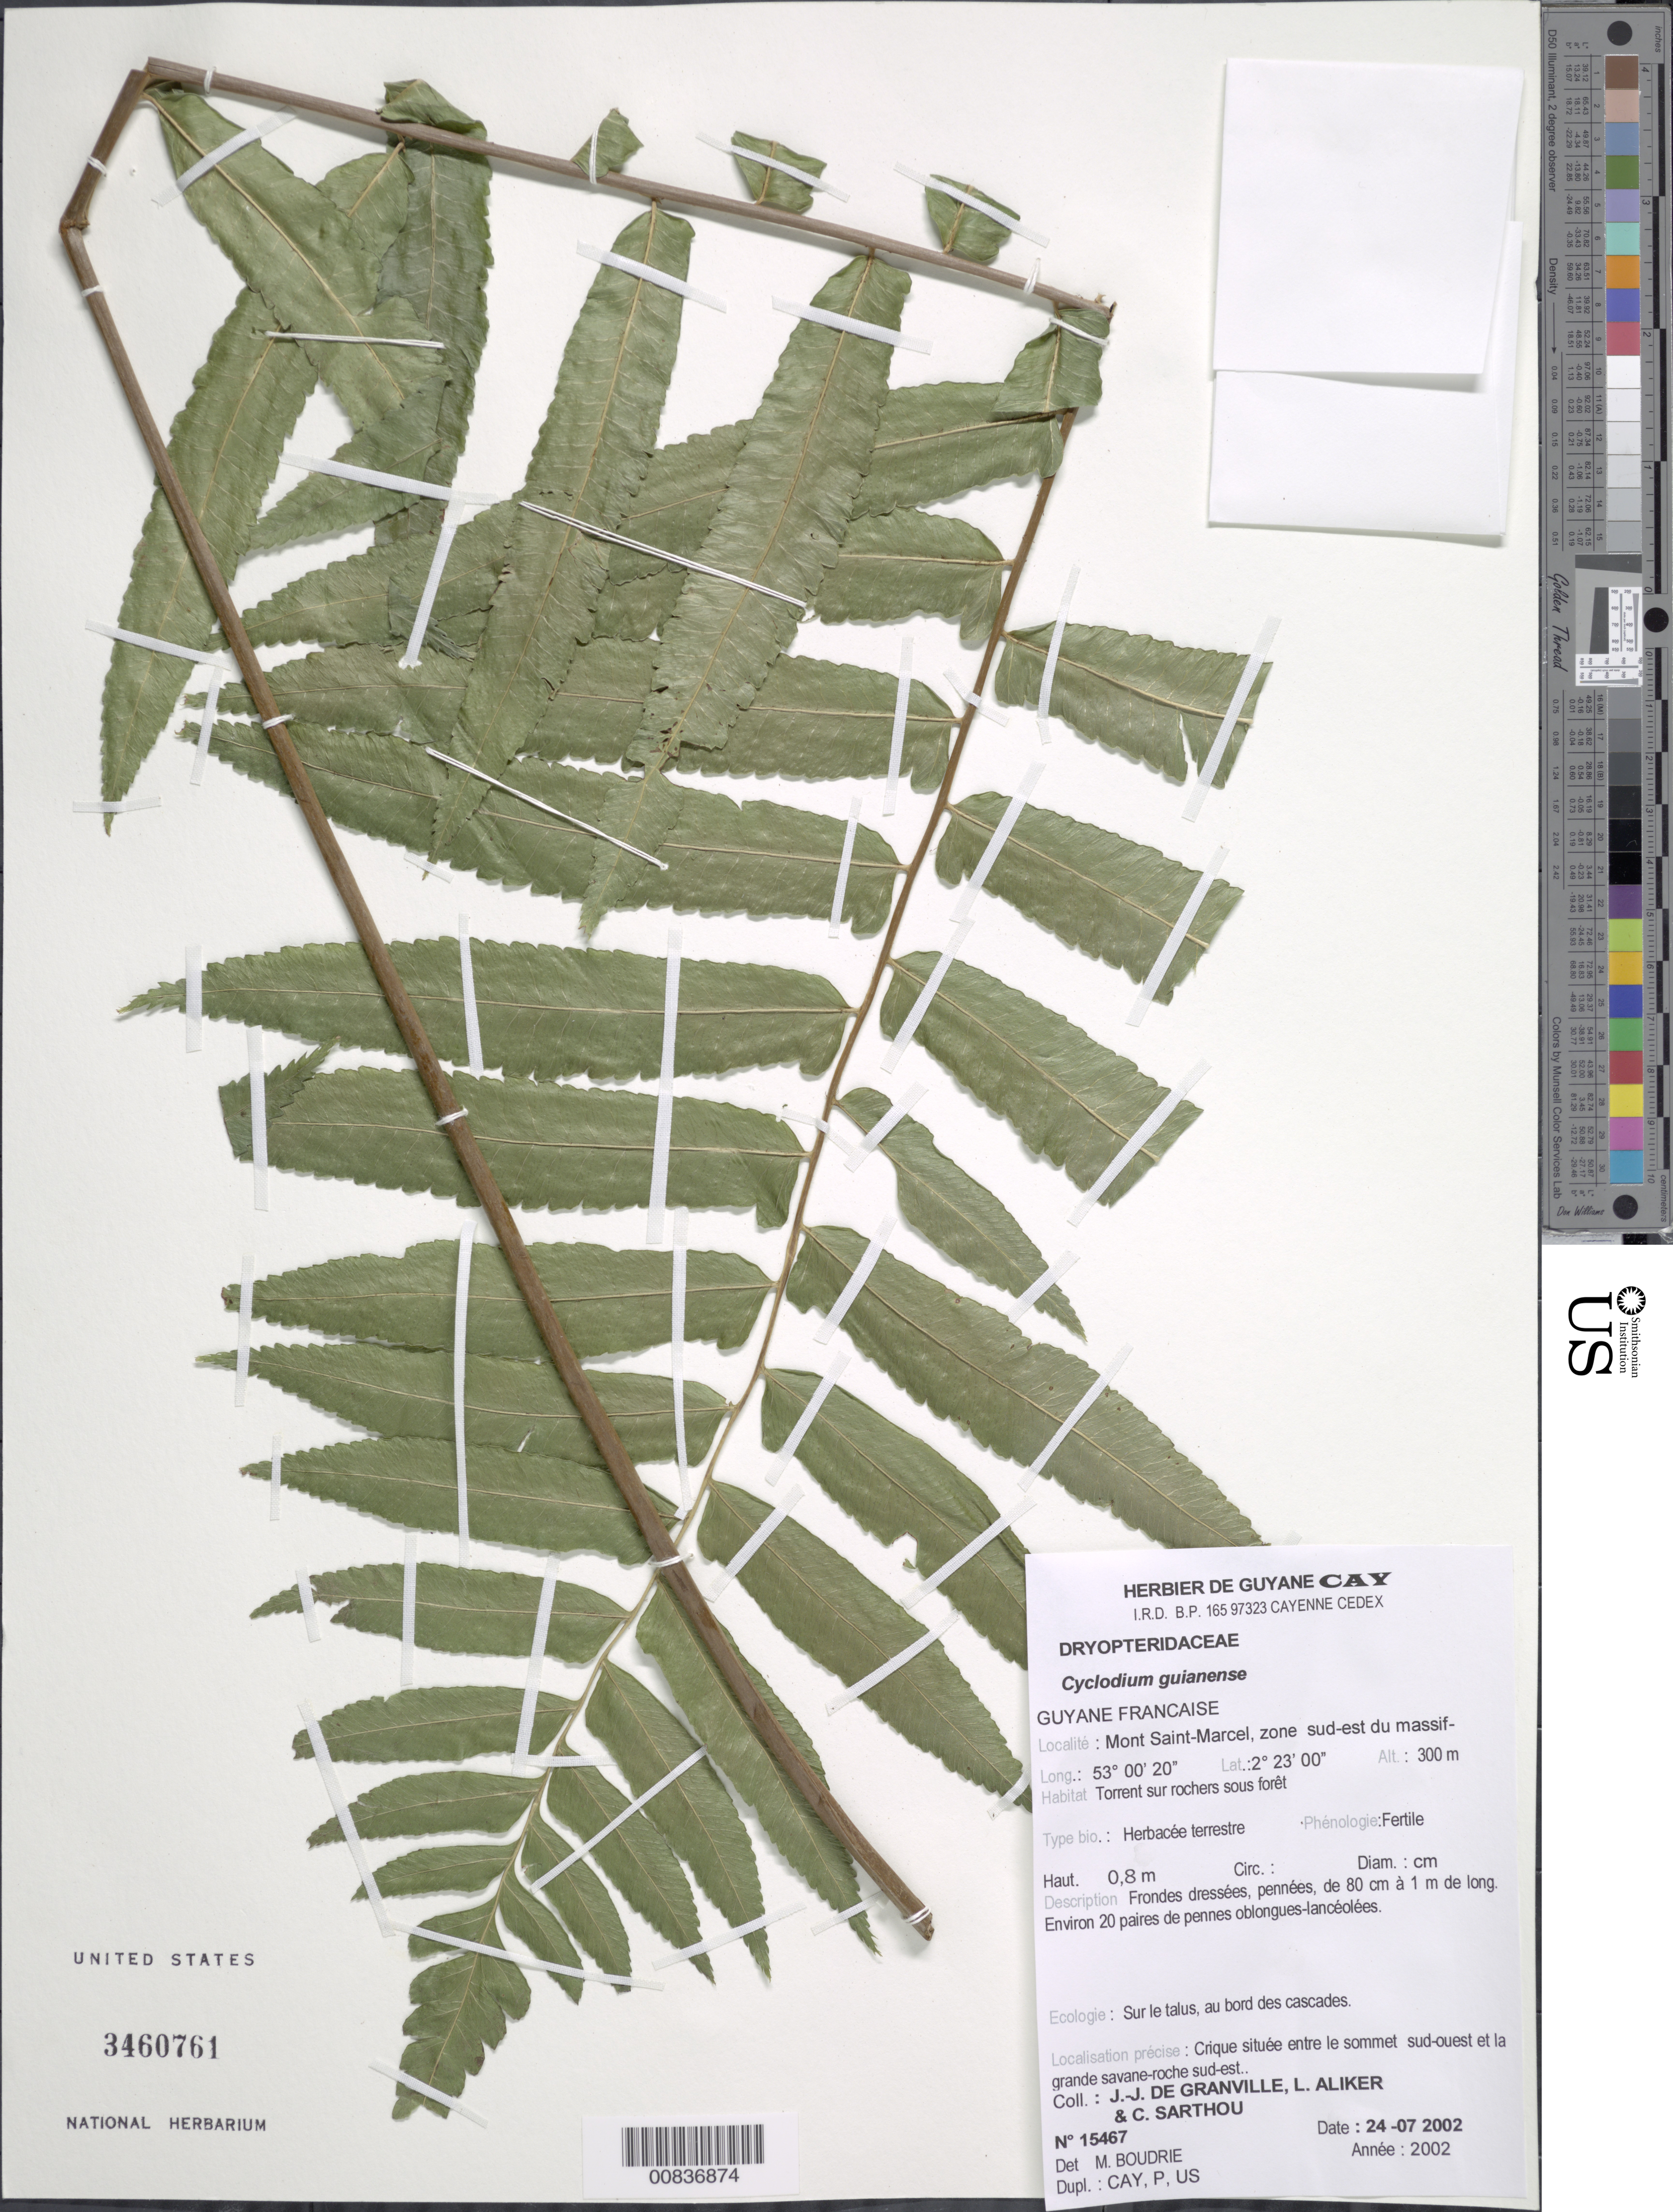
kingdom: Plantae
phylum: Tracheophyta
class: Polypodiopsida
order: Polypodiales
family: Dryopteridaceae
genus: Cyclodium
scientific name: Cyclodium guianense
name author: (Klotzsch) van der Werff ex L.D. Gómez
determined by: Boudrie, M.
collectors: J.-J. de Granville, L. Aliker & C. Sarthou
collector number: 15467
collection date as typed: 24-Jul-02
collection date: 2002-07-24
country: French Guiana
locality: Mont Saint-Marcel, zone Sud-Est du massif, Bassin de l'Yaloupi. Crique située entre le sommet Sud-ouest et la grande savane-roche Sud-est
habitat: Torrent sur rochers sous forêt. Sur le talus, au bord des cascades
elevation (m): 300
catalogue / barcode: US 3460761